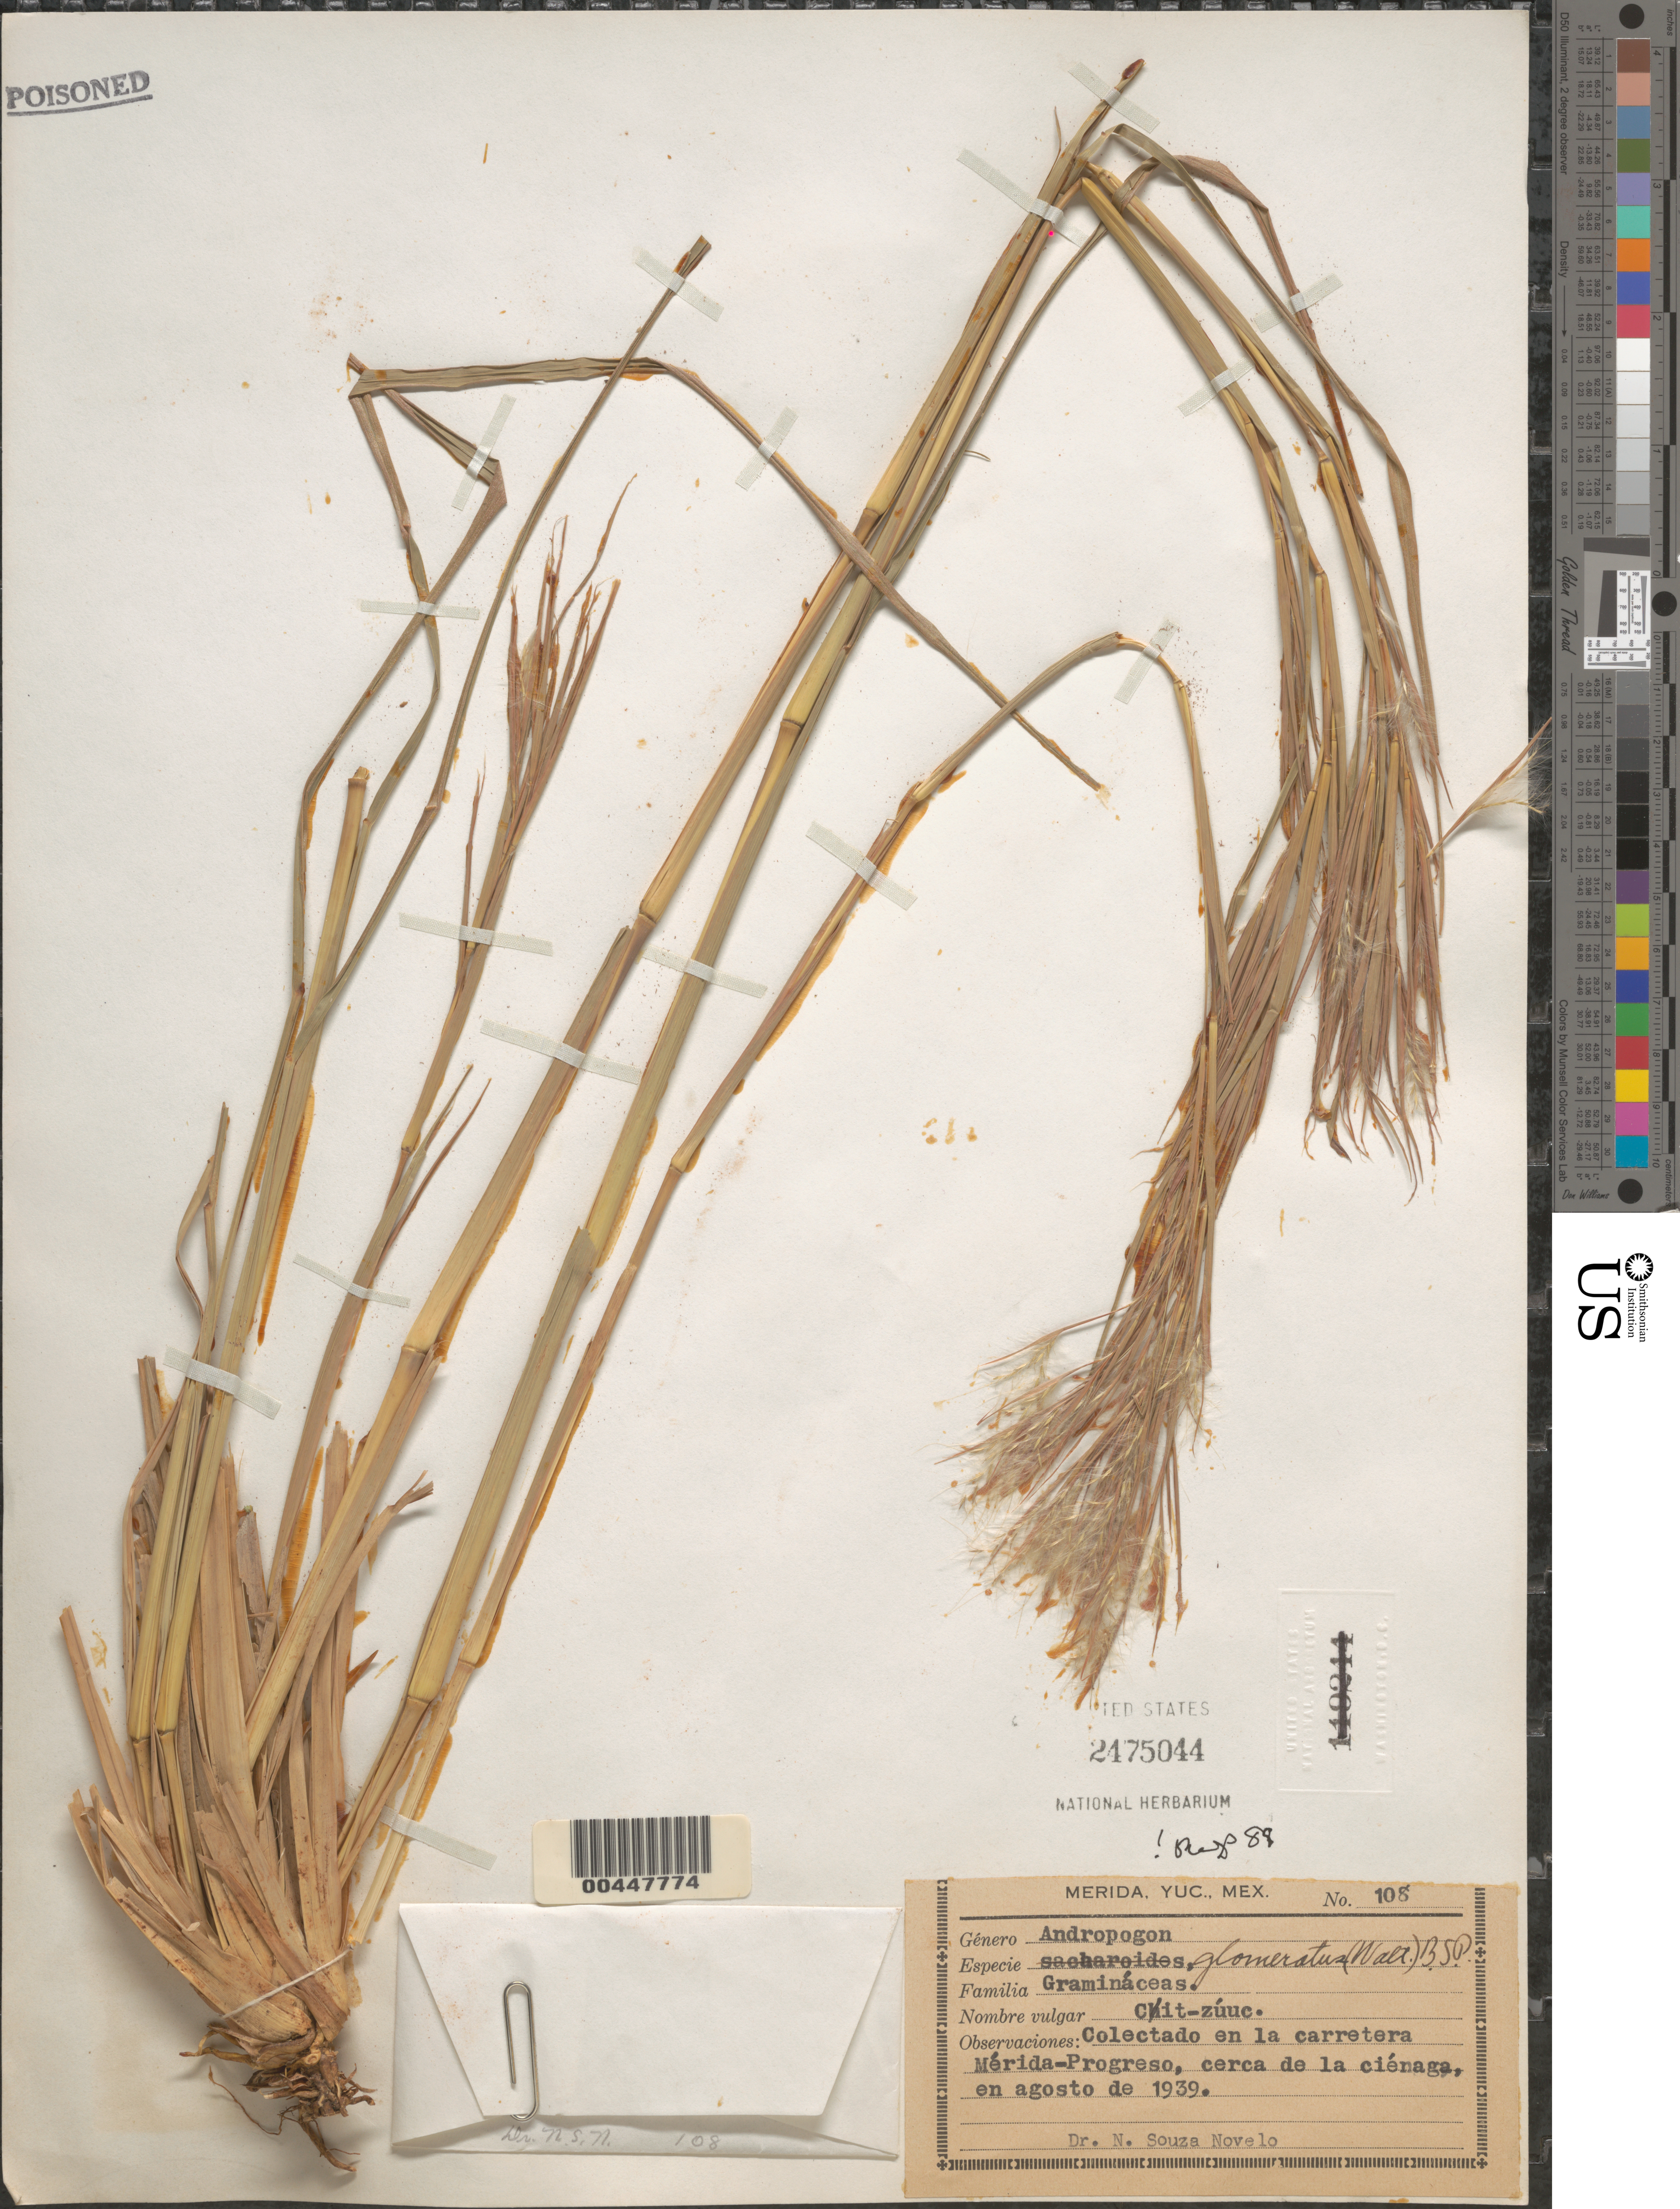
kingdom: Plantae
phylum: Tracheophyta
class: Liliopsida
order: Poales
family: Poaceae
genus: Andropogon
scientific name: Andropogon glomeratus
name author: (Walter) Britton, Stearns & Poggenb.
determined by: Pohl, R. W.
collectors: N. Souza-Novelo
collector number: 108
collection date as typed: Aug 1939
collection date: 1939-08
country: Mexico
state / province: Yucatan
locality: En la Carretera Mérida-Progreso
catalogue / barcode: US 2475044